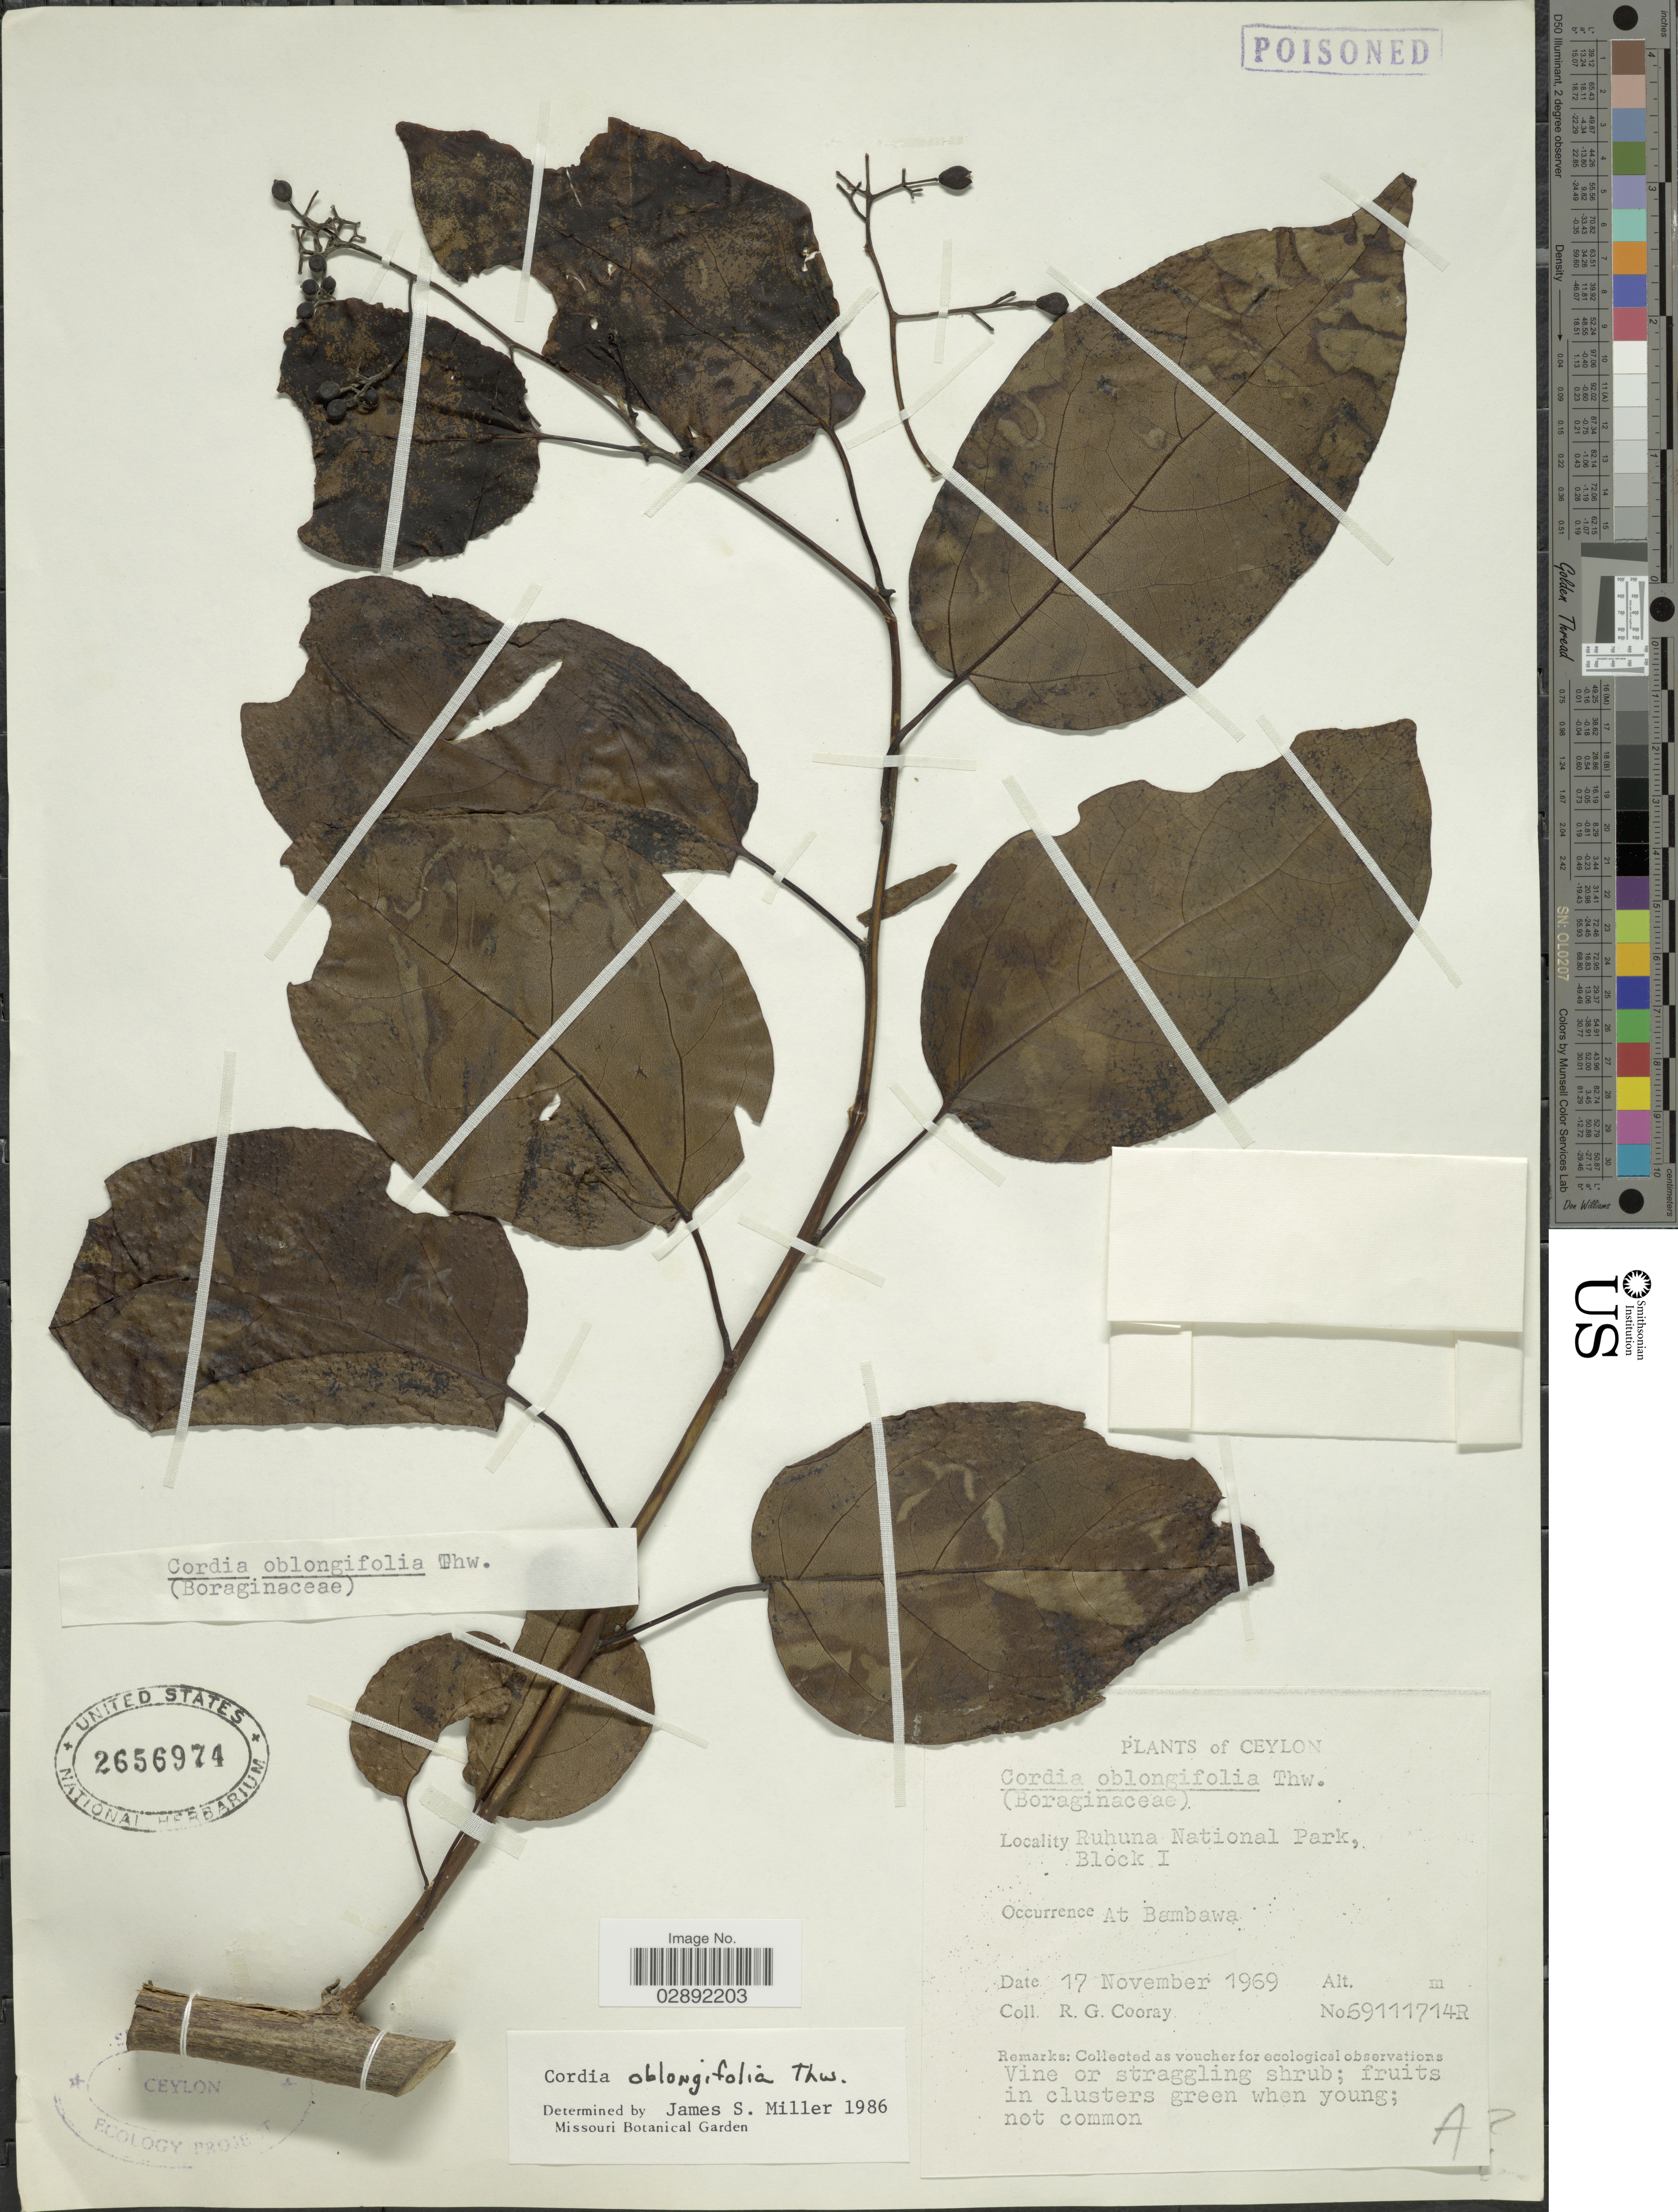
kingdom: Plantae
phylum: Tracheophyta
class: Magnoliopsida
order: Boraginales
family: Cordiaceae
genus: Cordia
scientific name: Cordia oblongifolia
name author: Thwaites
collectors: R. Cooray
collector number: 69111714R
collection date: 1969-11-17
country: Sri Lanka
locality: Ceylon. Ruhuna National Park, Block I. At Bambawa.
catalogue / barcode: US 2656974